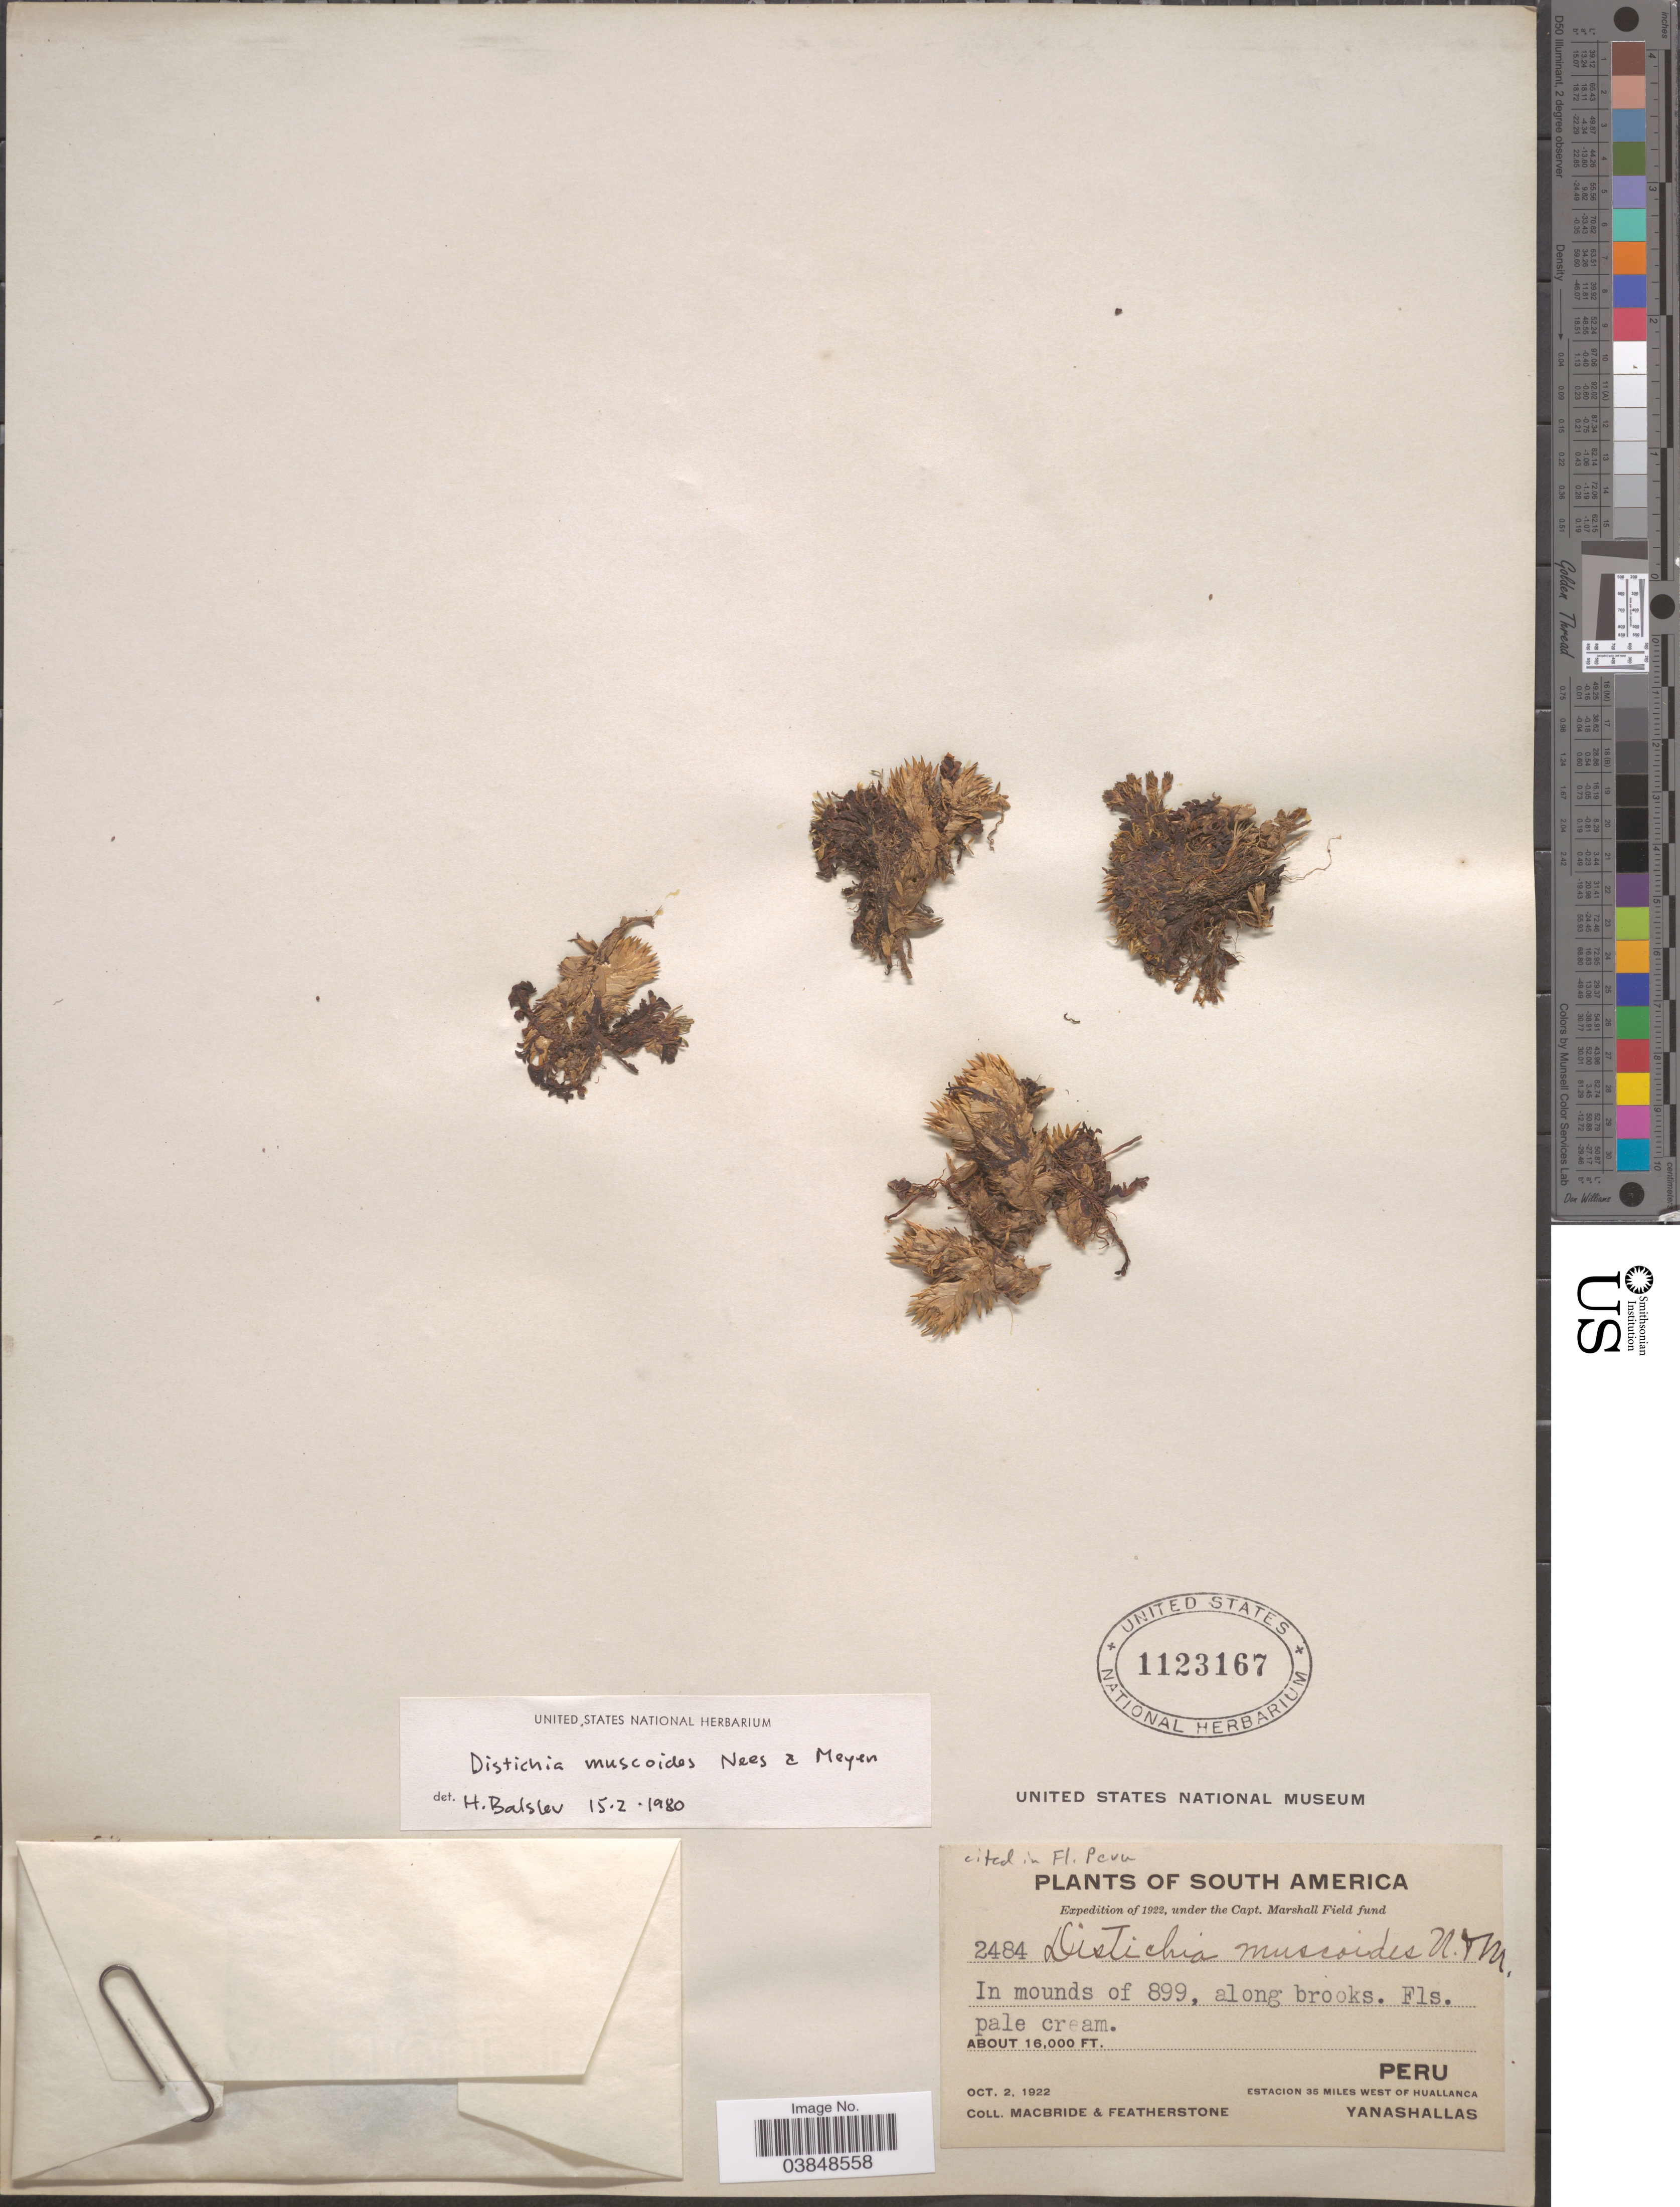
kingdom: Plantae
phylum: Tracheophyta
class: Liliopsida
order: Poales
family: Juncaceae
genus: Distichia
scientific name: Distichia muscoides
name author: Nees & Meyen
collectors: Macbride, -- & -. Featherstone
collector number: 2484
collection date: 1922-10-02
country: Peru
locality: In mounds of 899, along brooks. Estacion 35 miles west of Huallanca. Yanashallas.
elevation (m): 4877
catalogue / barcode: US 1123167